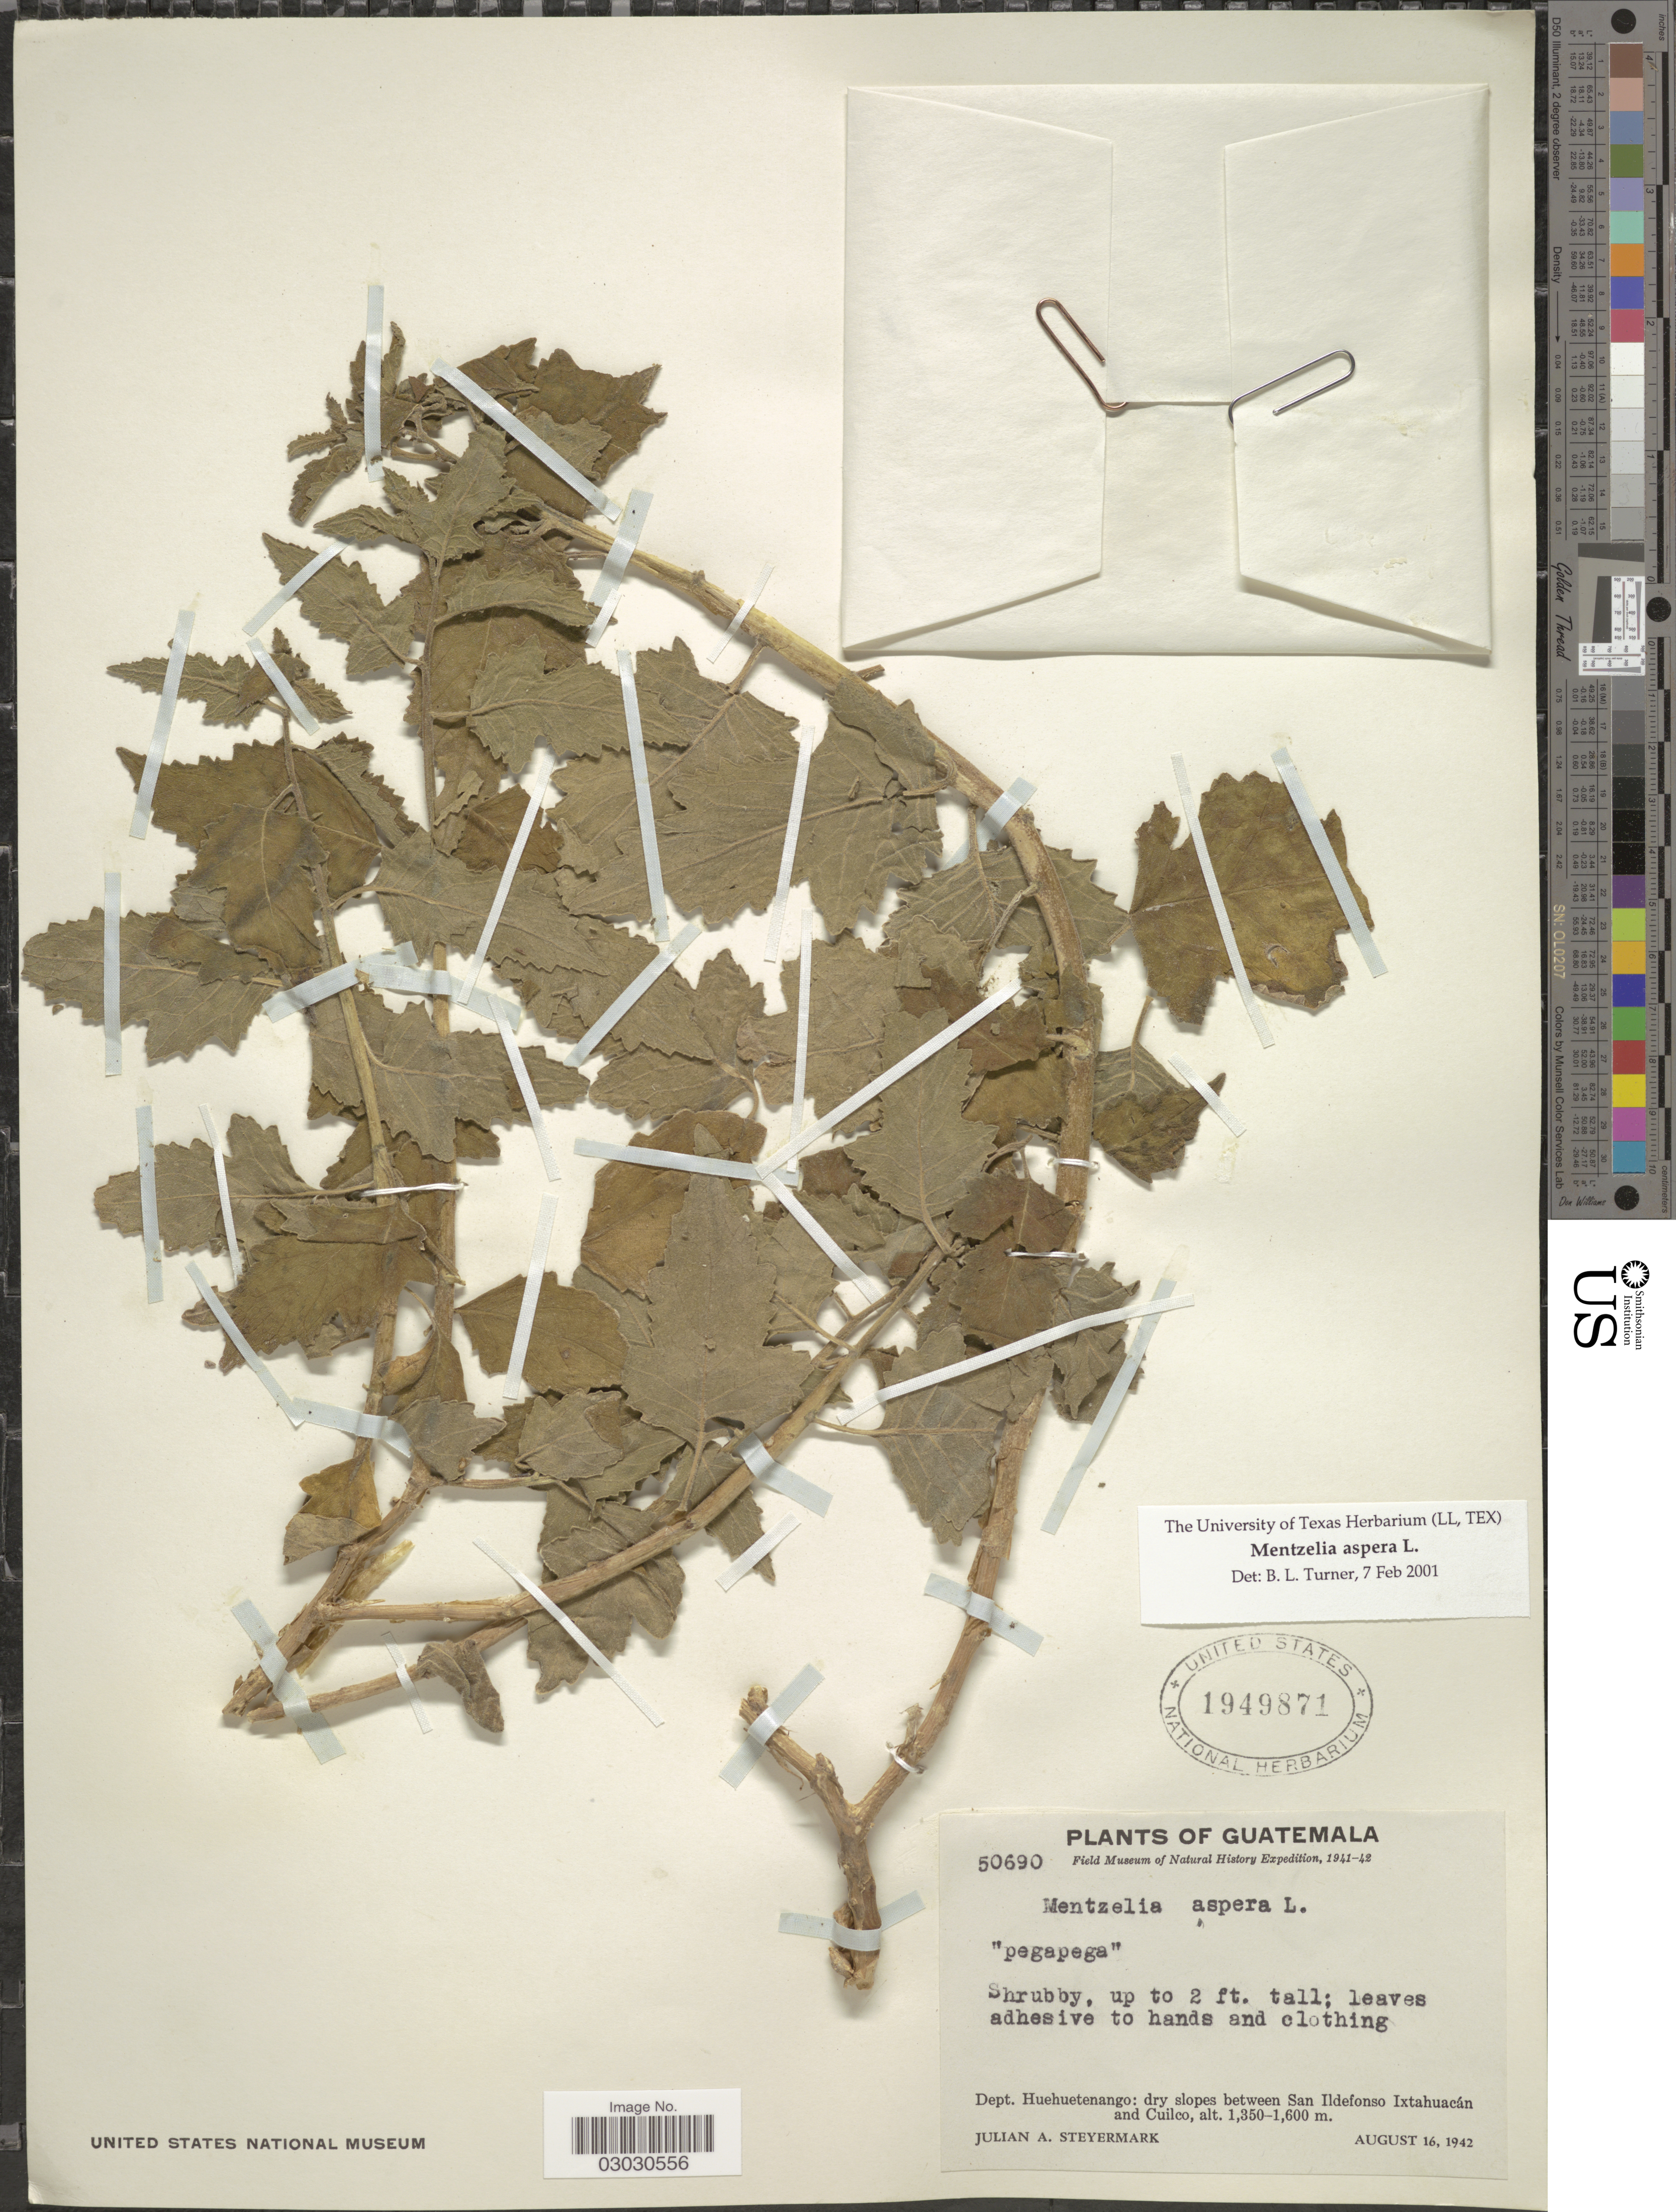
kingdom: Plantae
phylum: Tracheophyta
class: Magnoliopsida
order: Cornales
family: Loasaceae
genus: Mentzelia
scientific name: Mentzelia aspera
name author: L.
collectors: J. Steyermark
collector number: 50690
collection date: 1942-08-16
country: Guatemala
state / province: Huehuetenango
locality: Dept. Huehuetenango: dry slopes between San Ildefonso Ixtahuacán and Cuilco.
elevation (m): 1350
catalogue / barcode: US 1949871